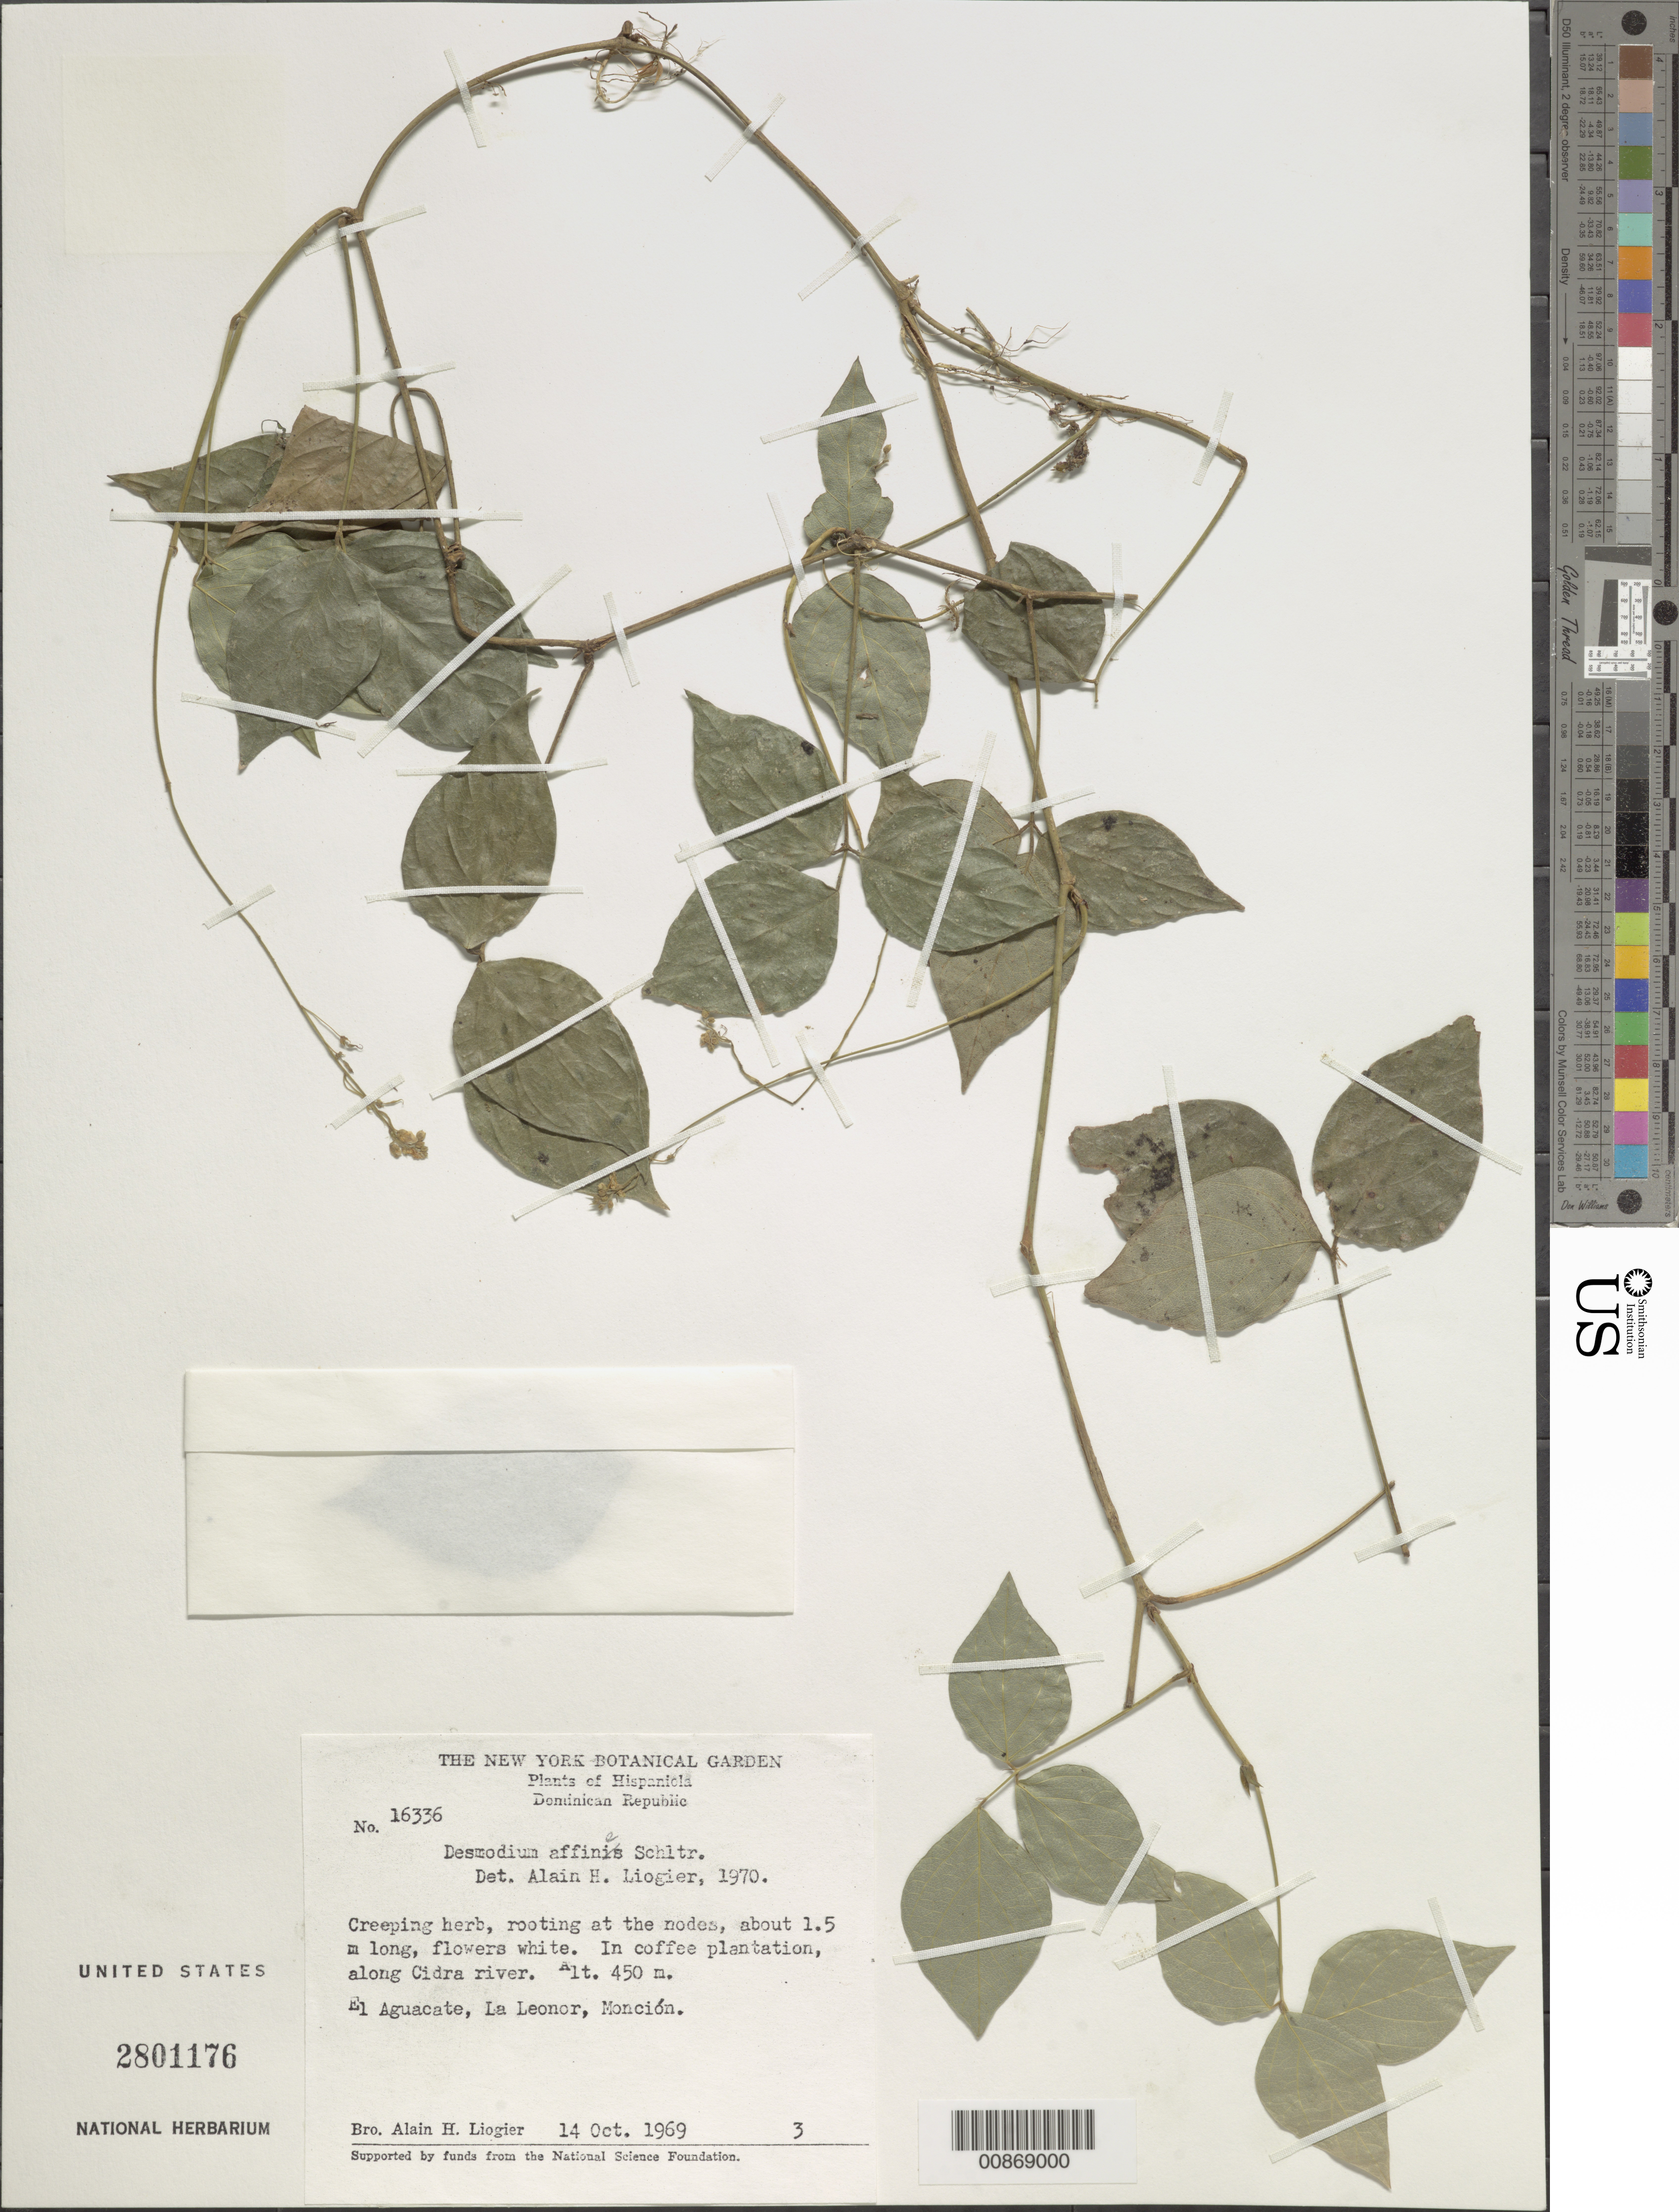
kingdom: Plantae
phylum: Tracheophyta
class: Magnoliopsida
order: Fabales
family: Fabaceae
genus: Desmodium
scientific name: Desmodium affine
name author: Schltdl.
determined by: Liogier, Alain H.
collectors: A. H. Liogier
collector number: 16336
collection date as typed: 14 Oct 1969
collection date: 1969-10-14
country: Dominican Republic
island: Hispaniola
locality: Along Cidra river. El Aguacate, La Leonor, Monción.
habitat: In coffee plantation, along river.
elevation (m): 450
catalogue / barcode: US 2801176